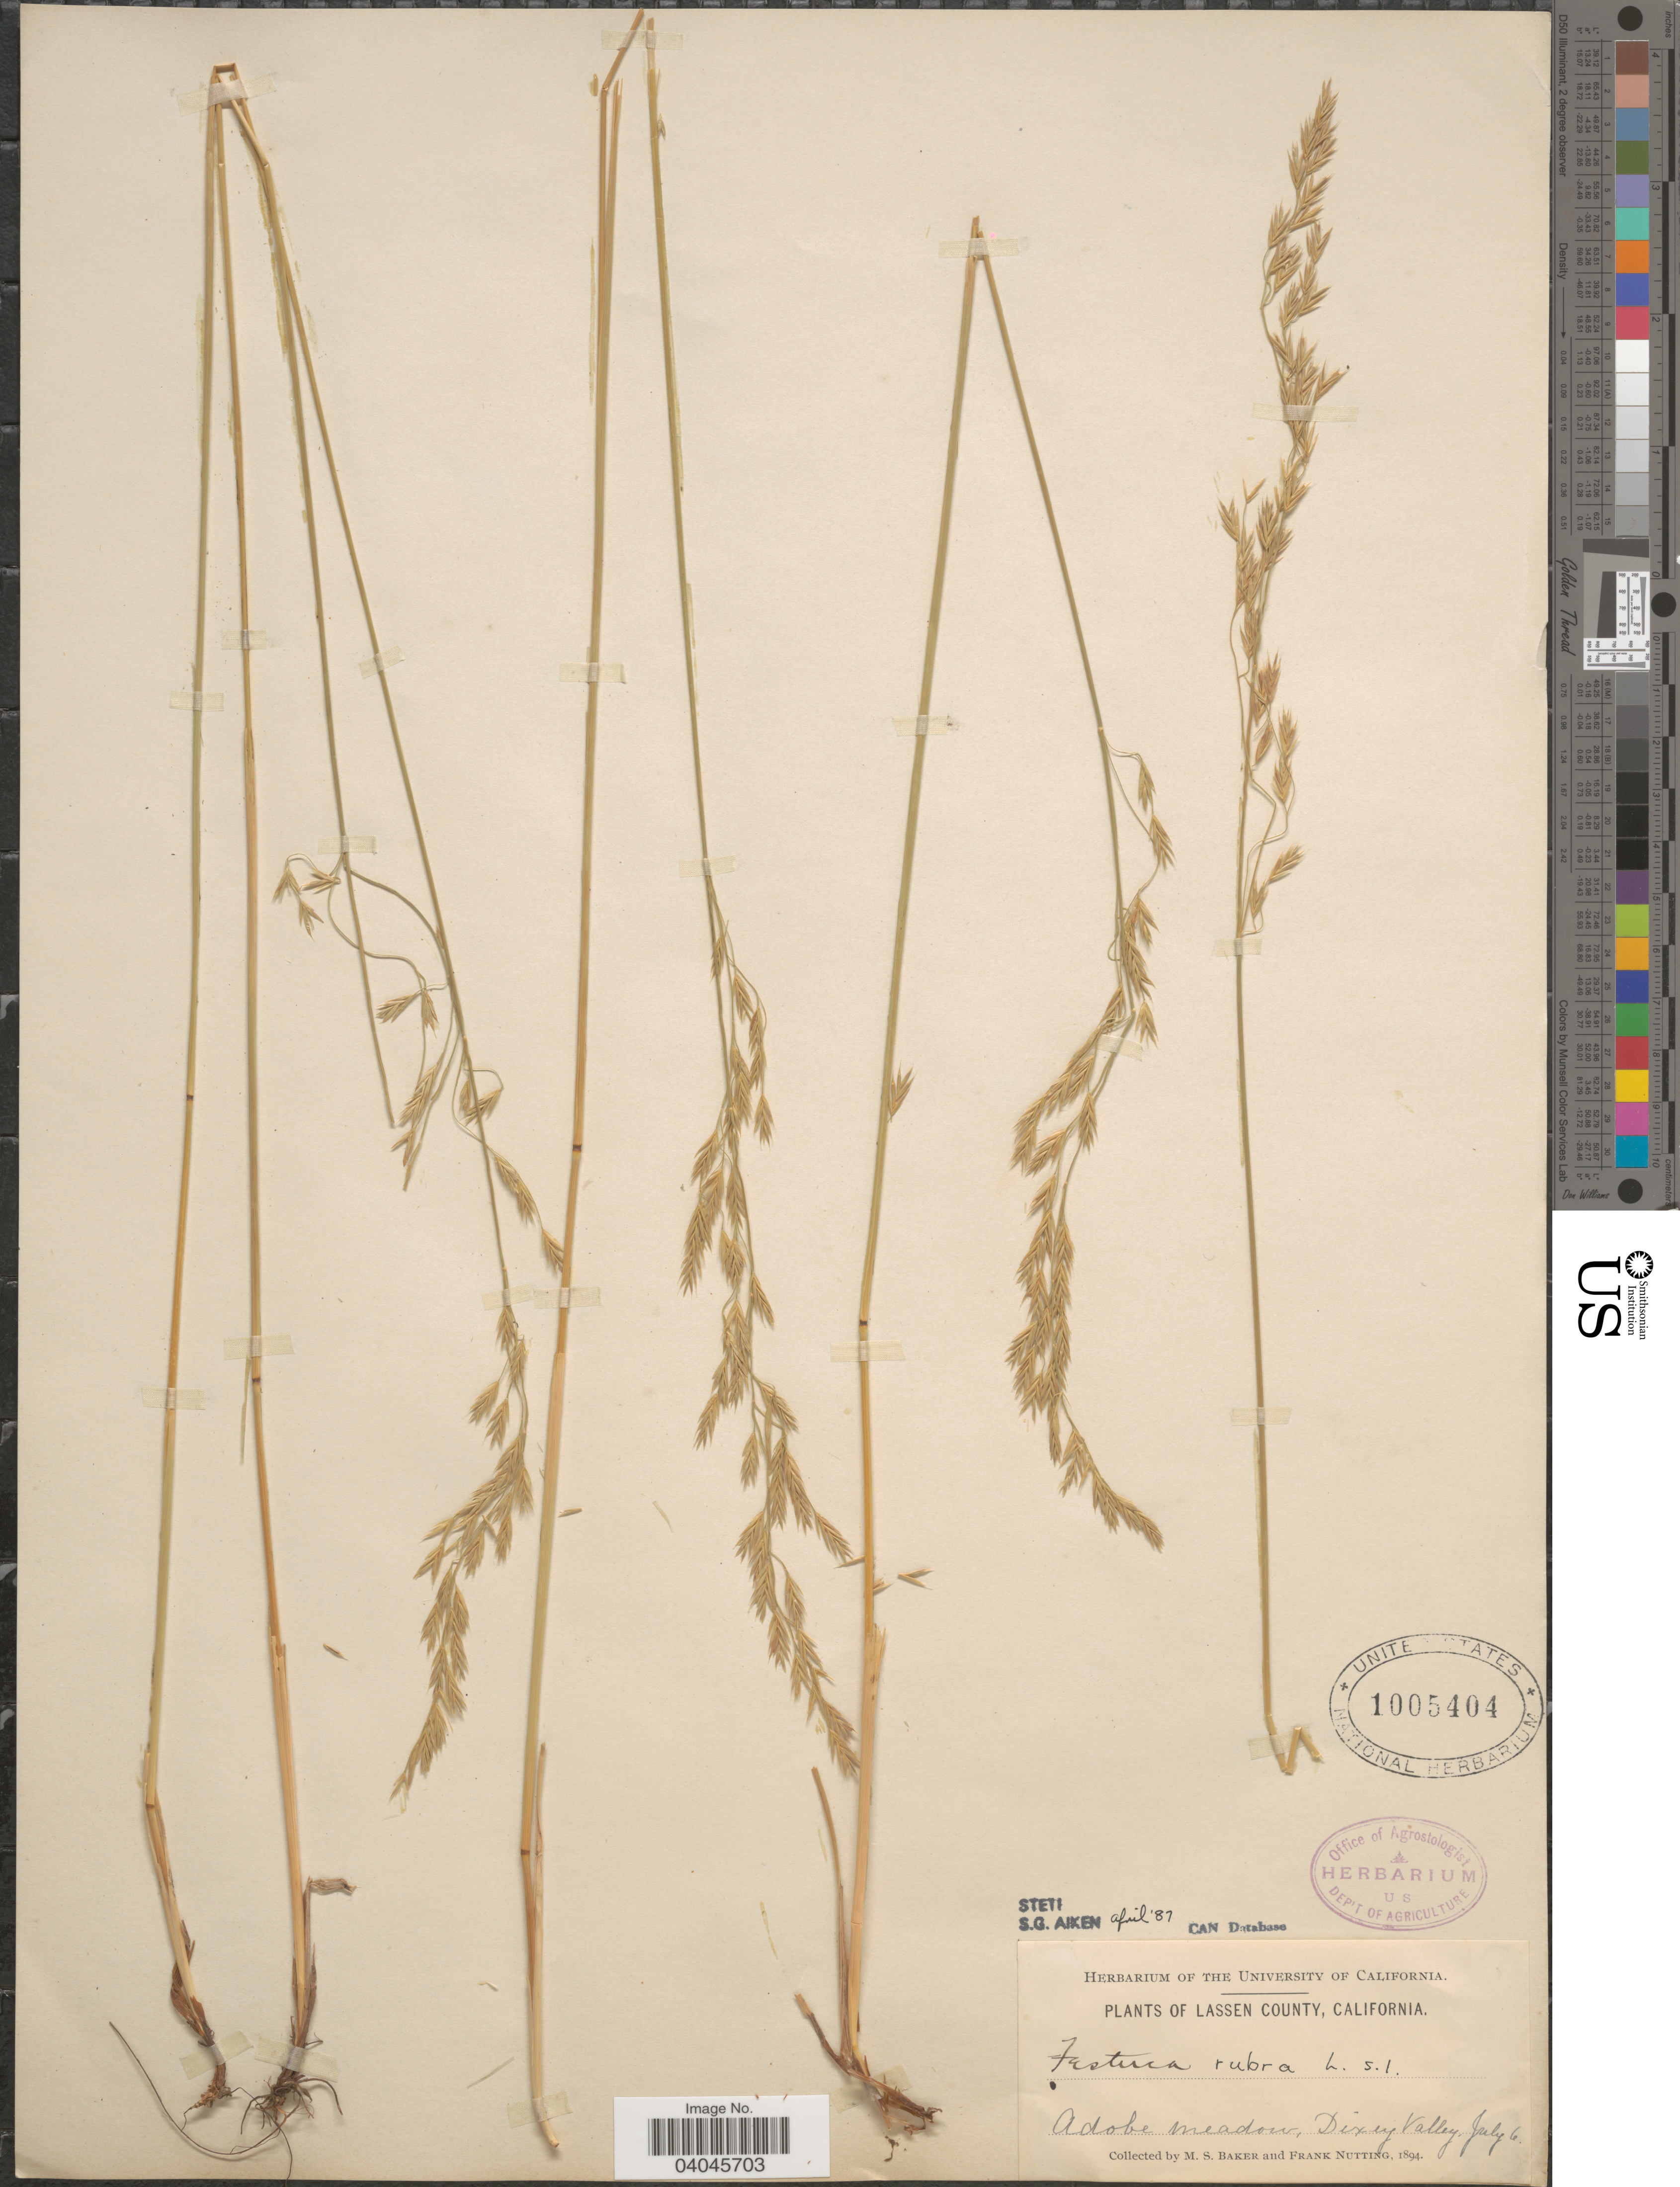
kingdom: Plantae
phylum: Tracheophyta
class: Liliopsida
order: Poales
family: Poaceae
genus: Festuca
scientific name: Festuca rubra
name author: L.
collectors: M. S. Baker & F. Nutting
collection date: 1894-07-06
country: United States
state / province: California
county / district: Lassen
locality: Lassen County. Adobe meadow, Dixey Valley.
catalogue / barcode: US 1005404